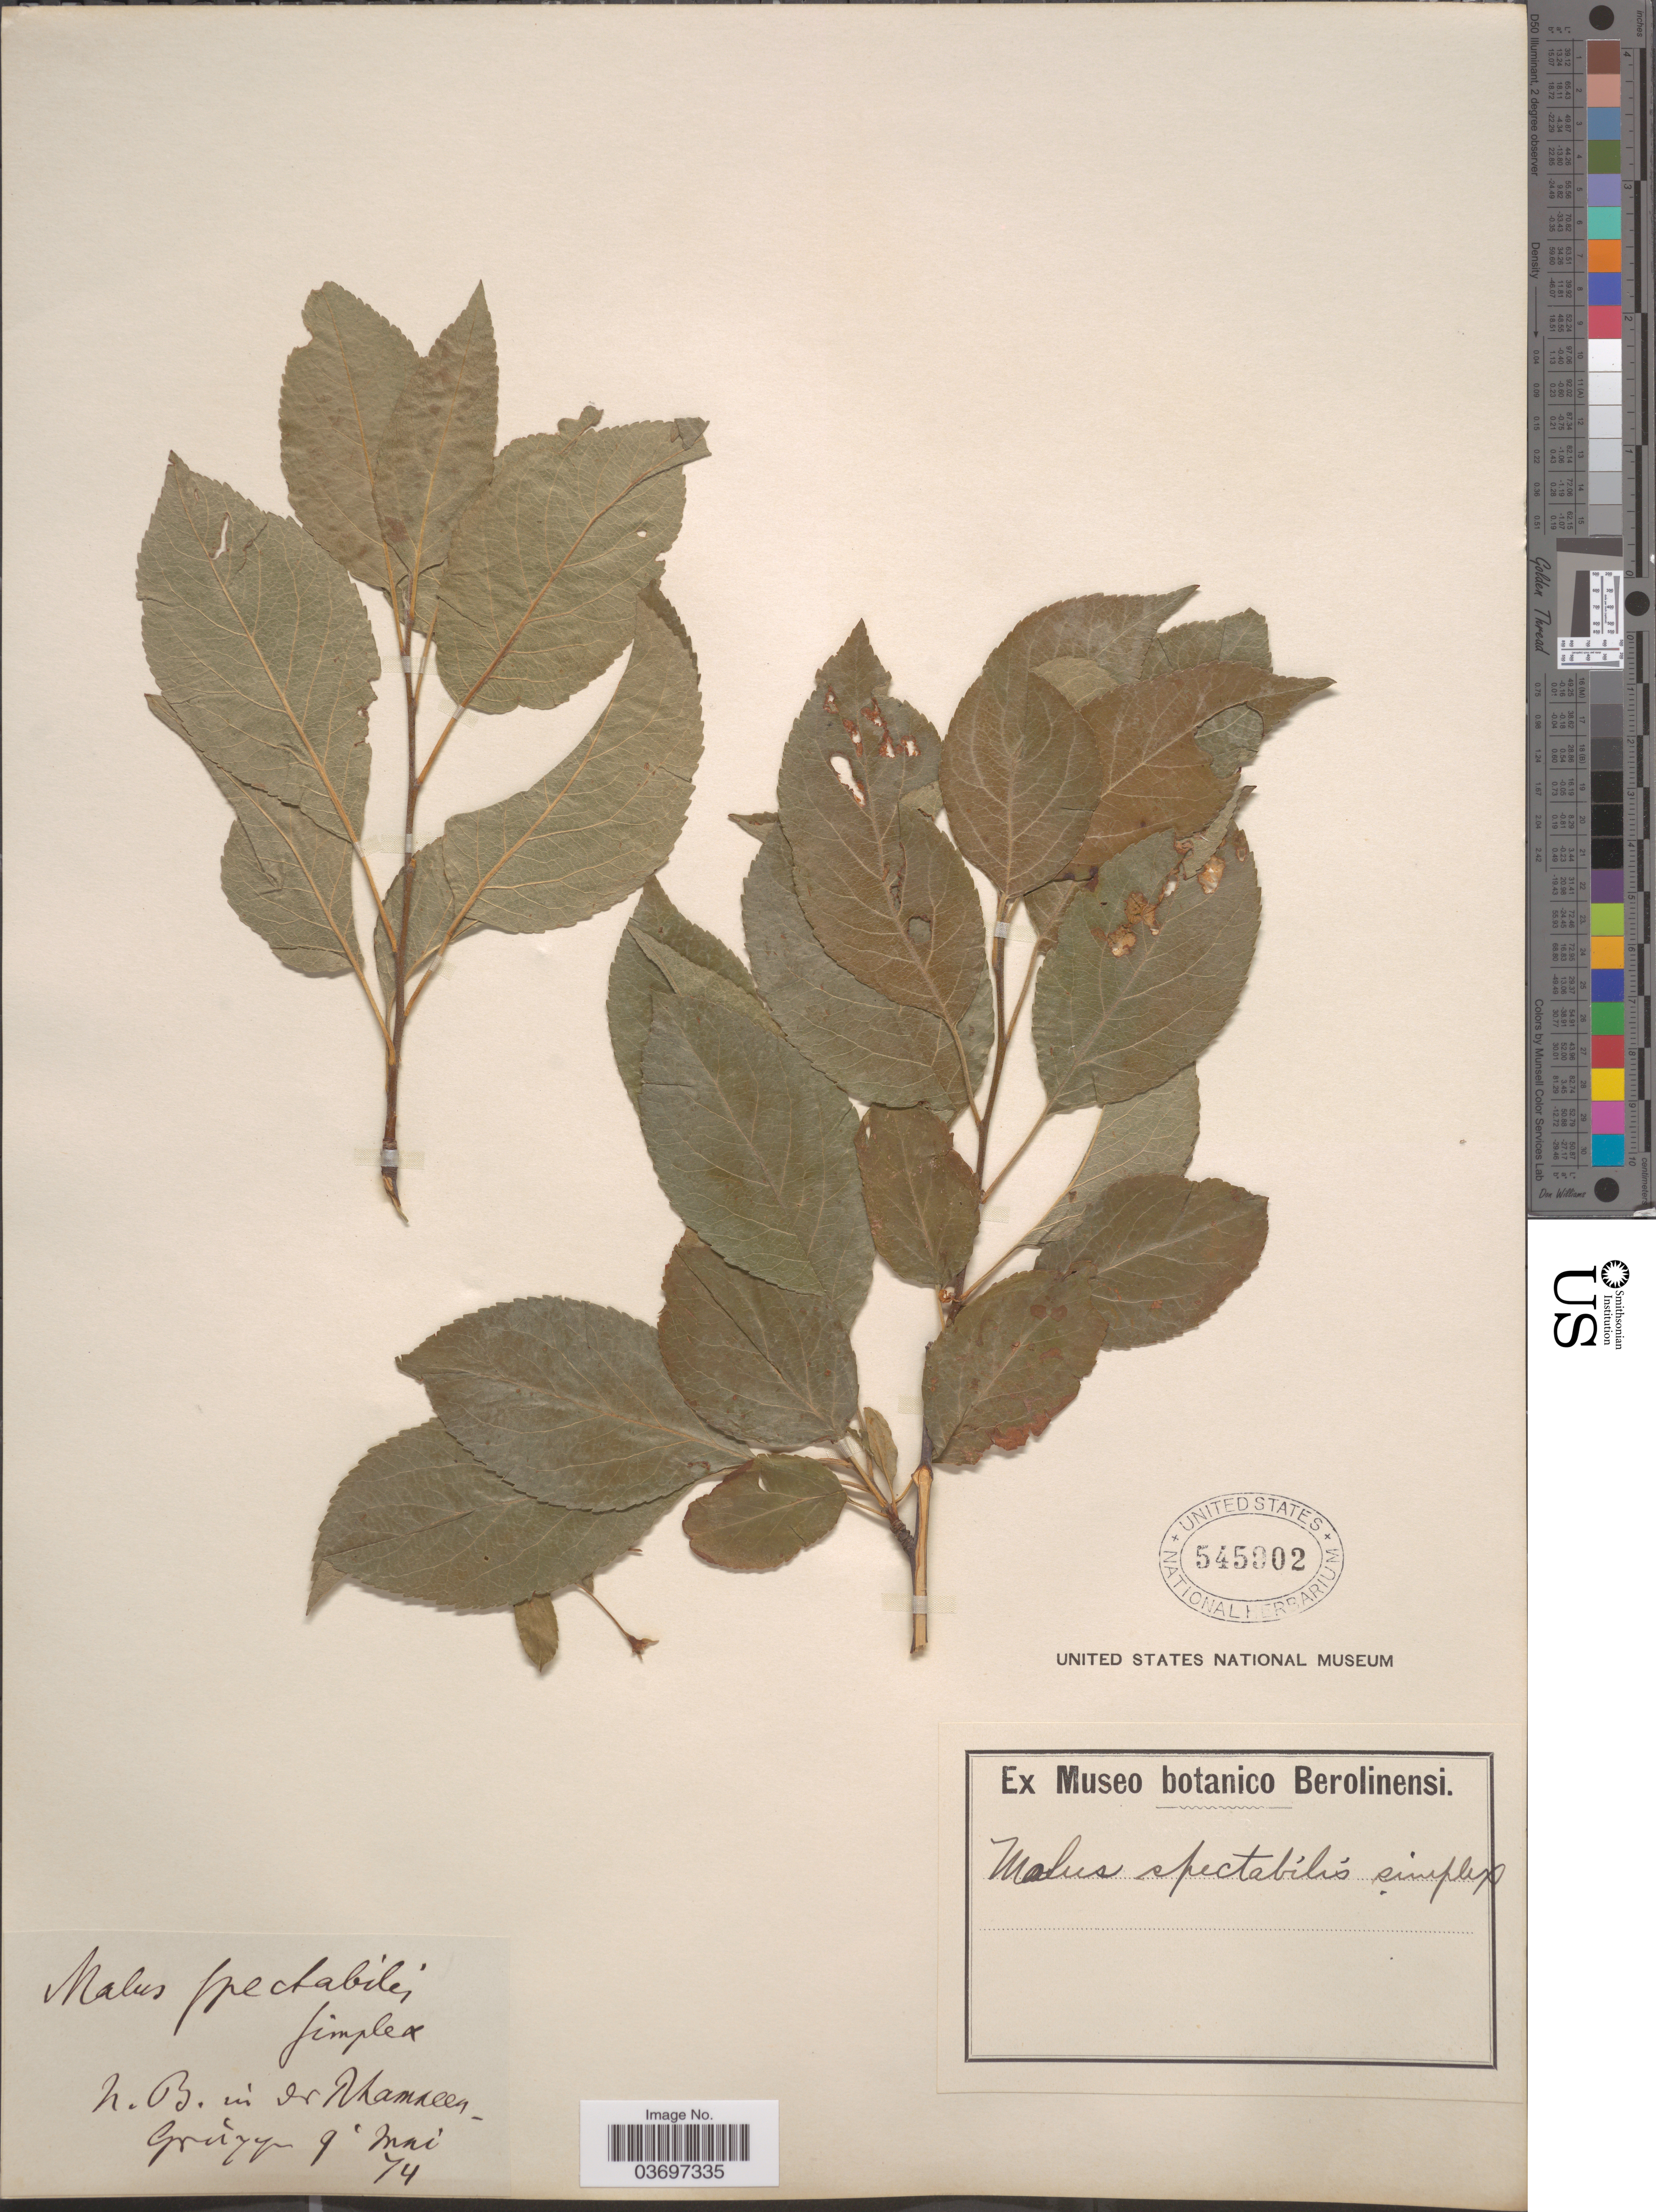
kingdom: Plantae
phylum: Tracheophyta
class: Magnoliopsida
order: Rosales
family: Rosaceae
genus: Malus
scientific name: Malus spectabilis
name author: (Aiton) Borkh.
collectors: ex Museo Botanico Berolinensi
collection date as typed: Transcribed d/m/y: 9/5/74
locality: N.B. in vr Dhamneen- Gruizyn. [interpreted]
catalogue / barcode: US 545902